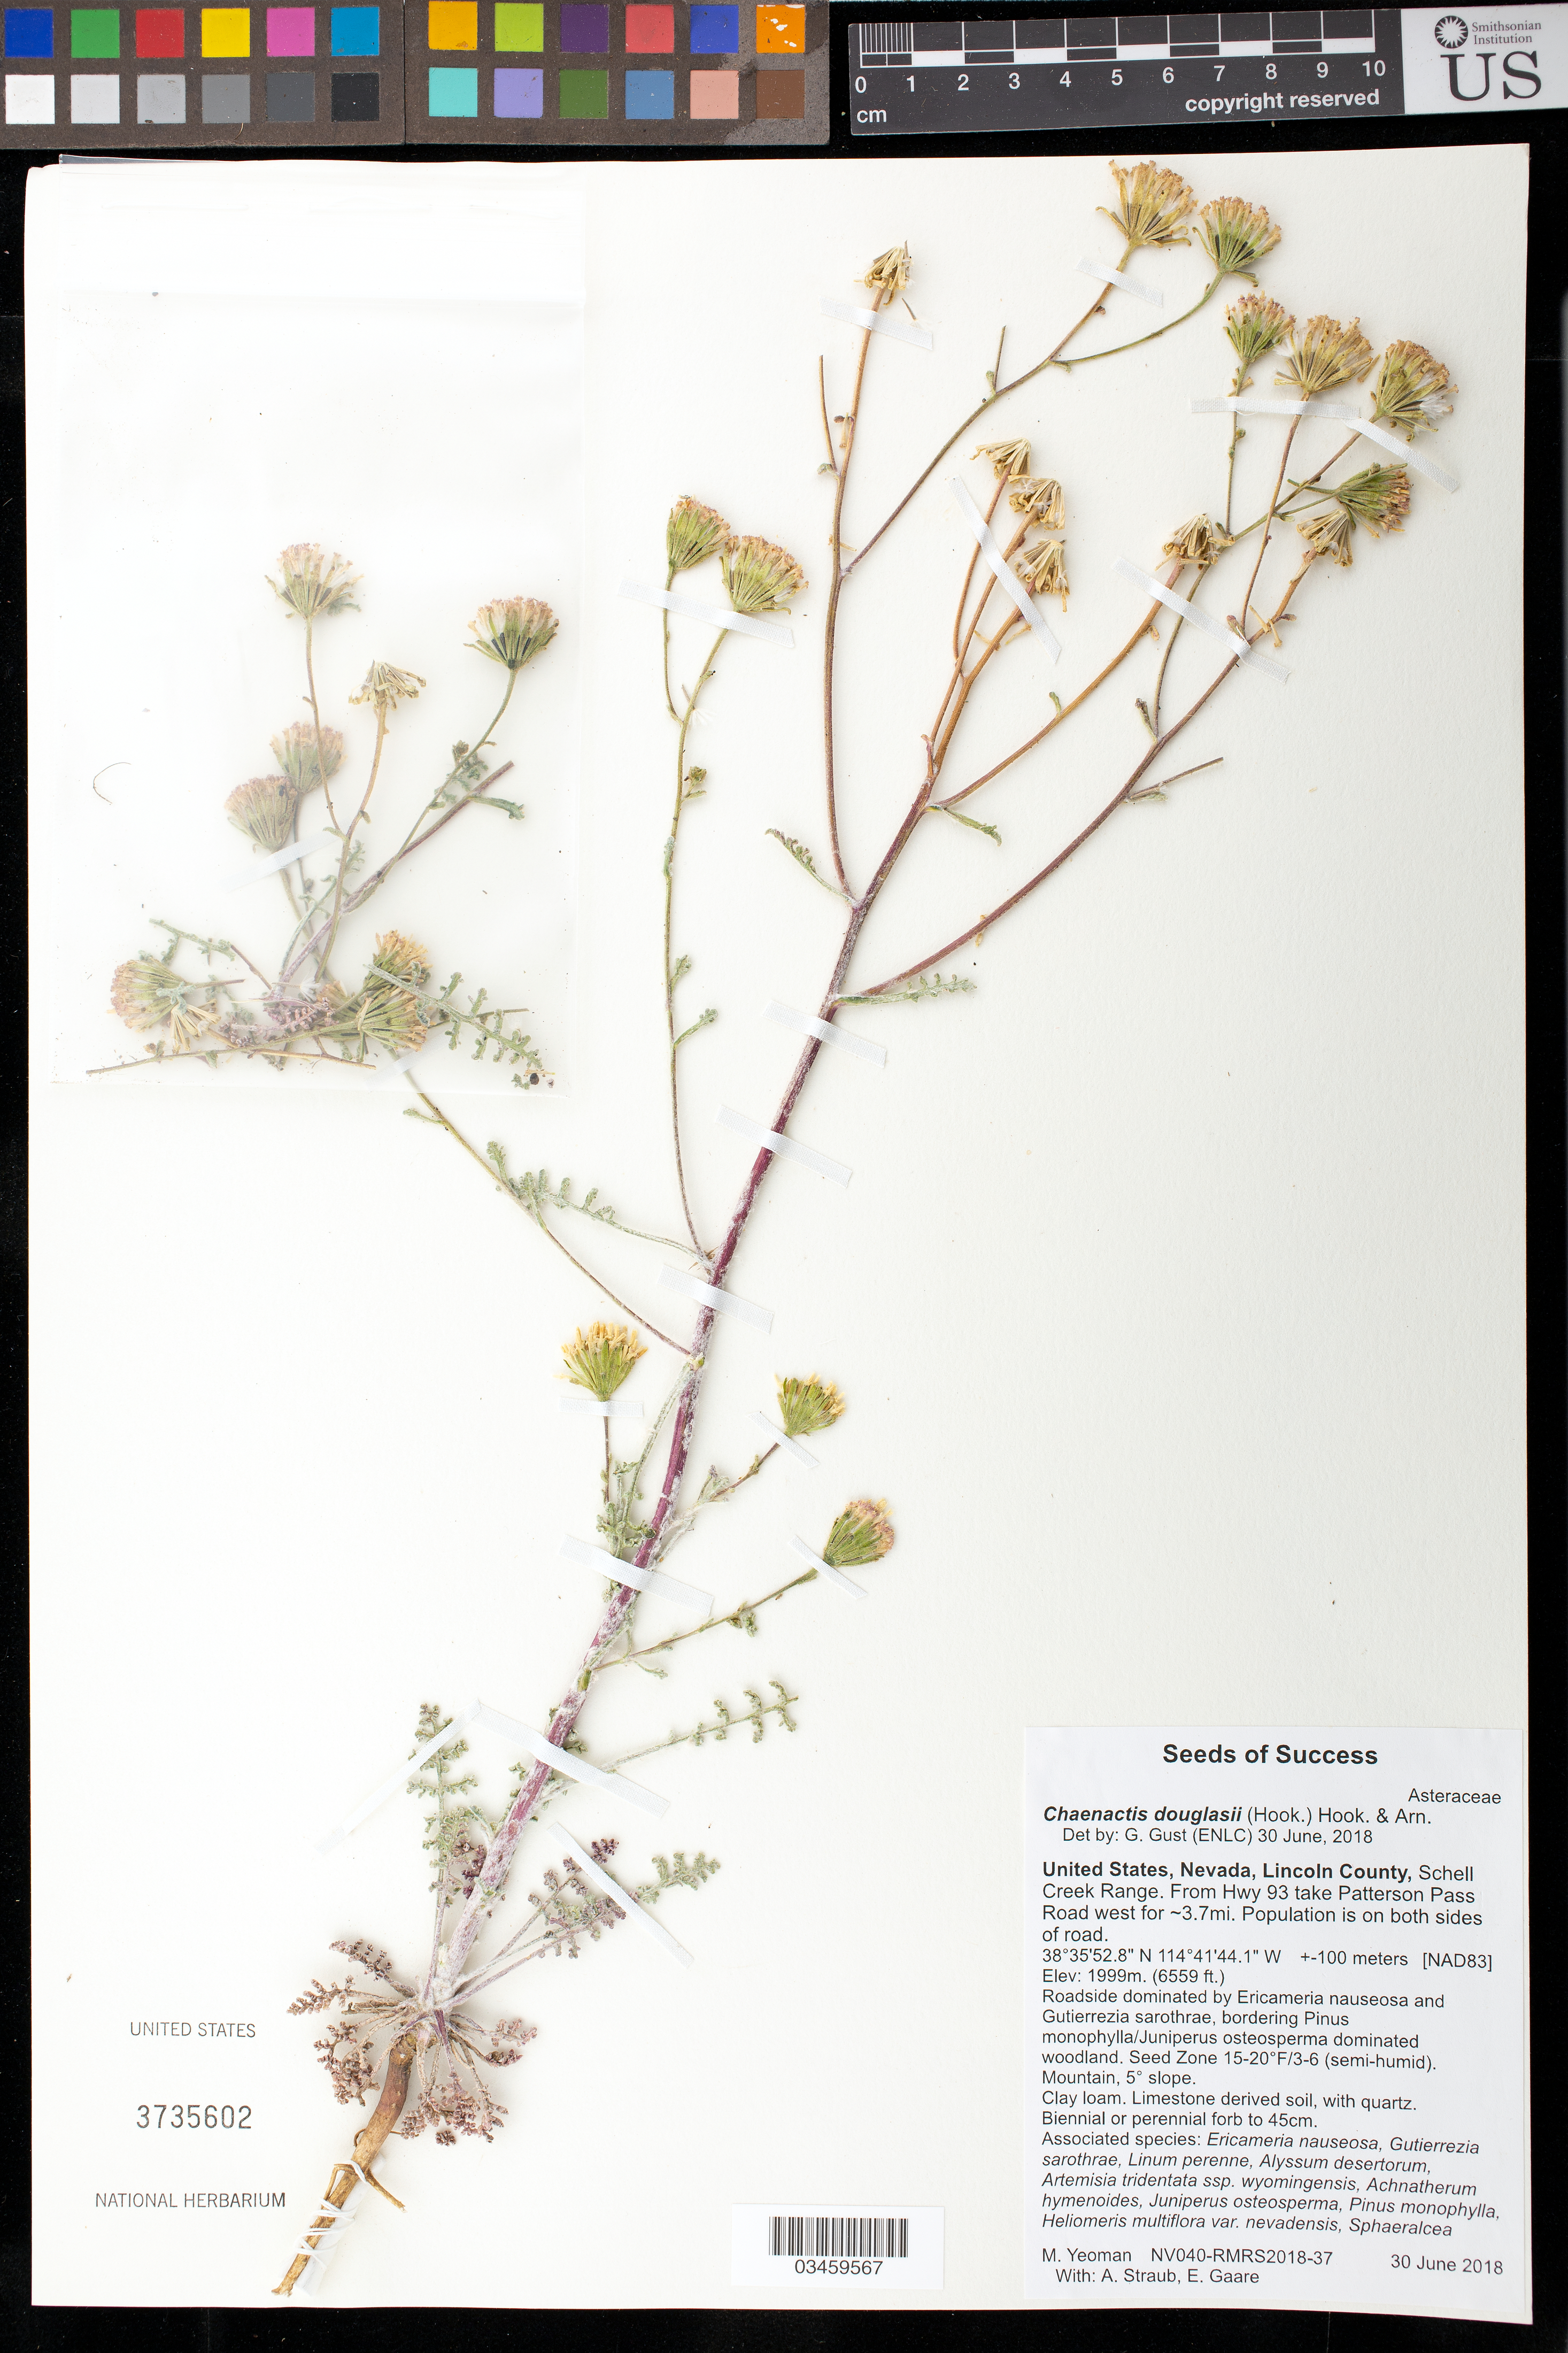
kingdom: Plantae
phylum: Tracheophyta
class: Magnoliopsida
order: Asterales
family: Asteraceae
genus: Chaenactis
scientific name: Chaenactis douglasii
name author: Hook. & Arn.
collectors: M. Yeoman, A. Straub & E. Gaare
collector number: NV040-RMRS2018-37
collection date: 2018-06-30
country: United States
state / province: Nevada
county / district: Lincoln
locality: Schell Creek Range. From Hwy 93 take Patterson Pass Rd W for 3.7 mi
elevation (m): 1999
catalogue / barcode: US 3735602